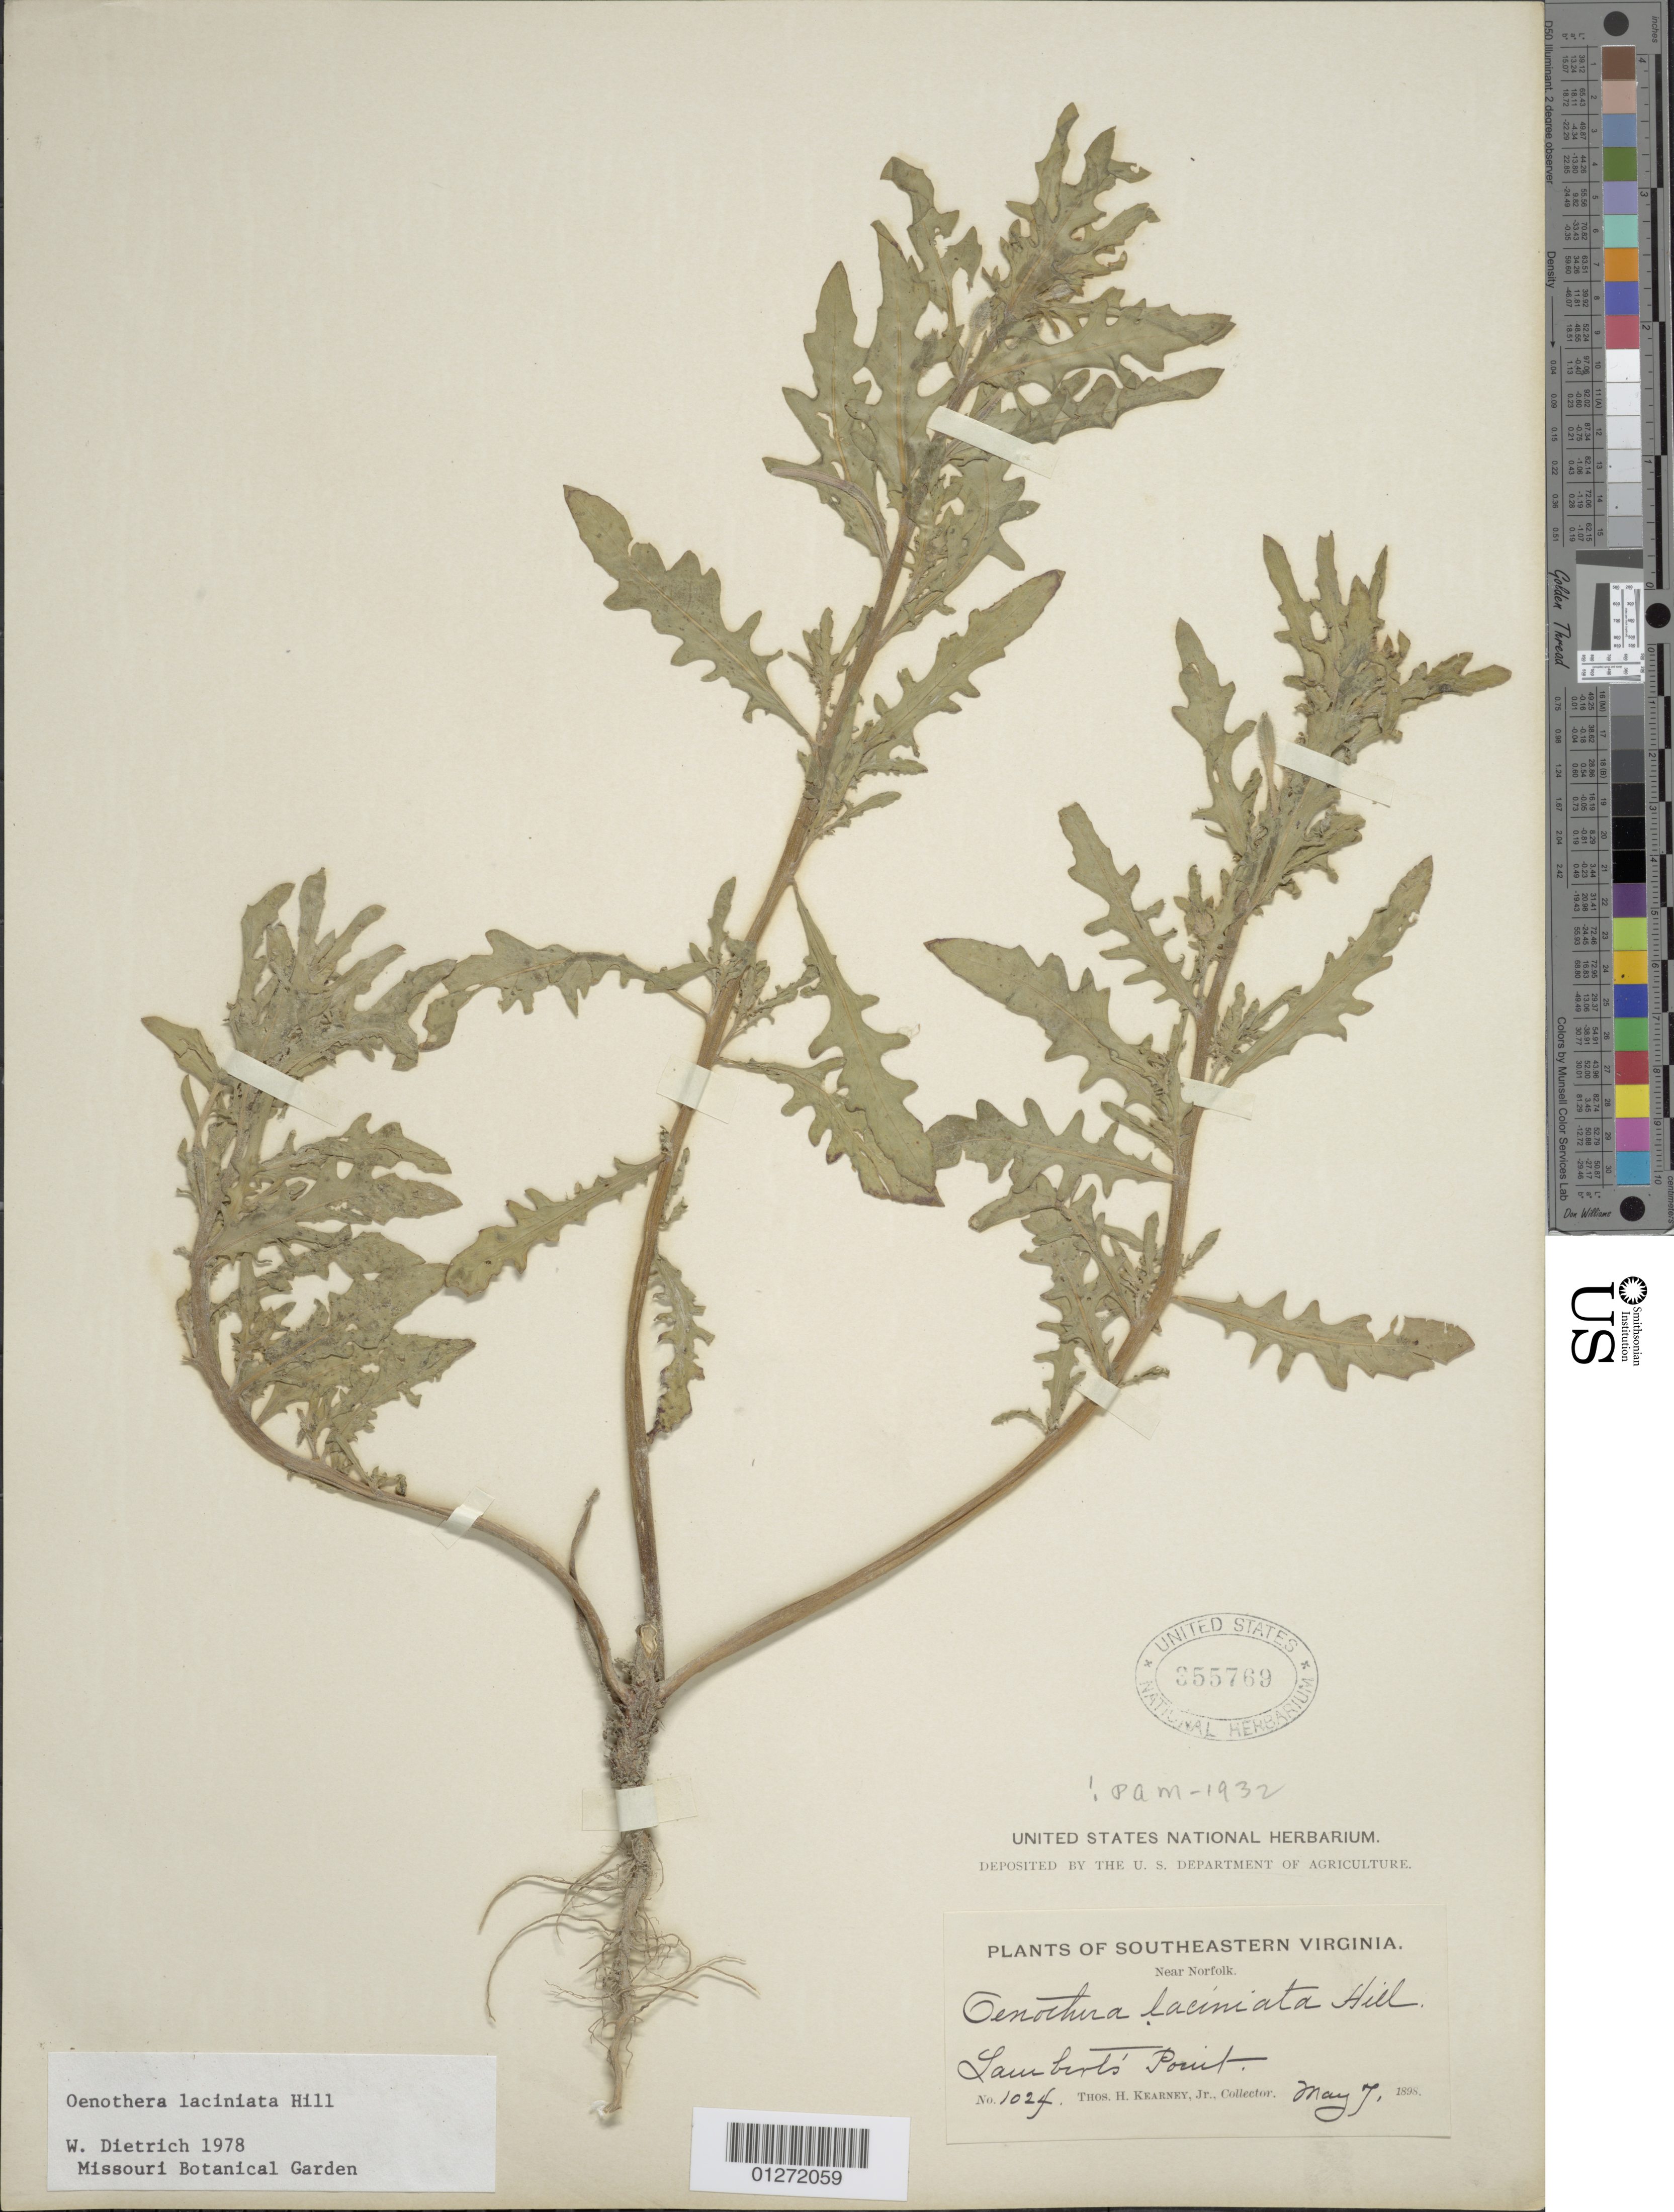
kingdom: Plantae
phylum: Tracheophyta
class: Magnoliopsida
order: Myrtales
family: Onagraceae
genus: Oenothera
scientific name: Oenothera laciniata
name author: Hill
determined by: Dietrich, W.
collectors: T. H. Kearney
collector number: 1024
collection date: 1898-05-07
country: United States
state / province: Virginia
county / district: City of Norfolk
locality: Near Norfolk, Lambert's Point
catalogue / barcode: US 355769